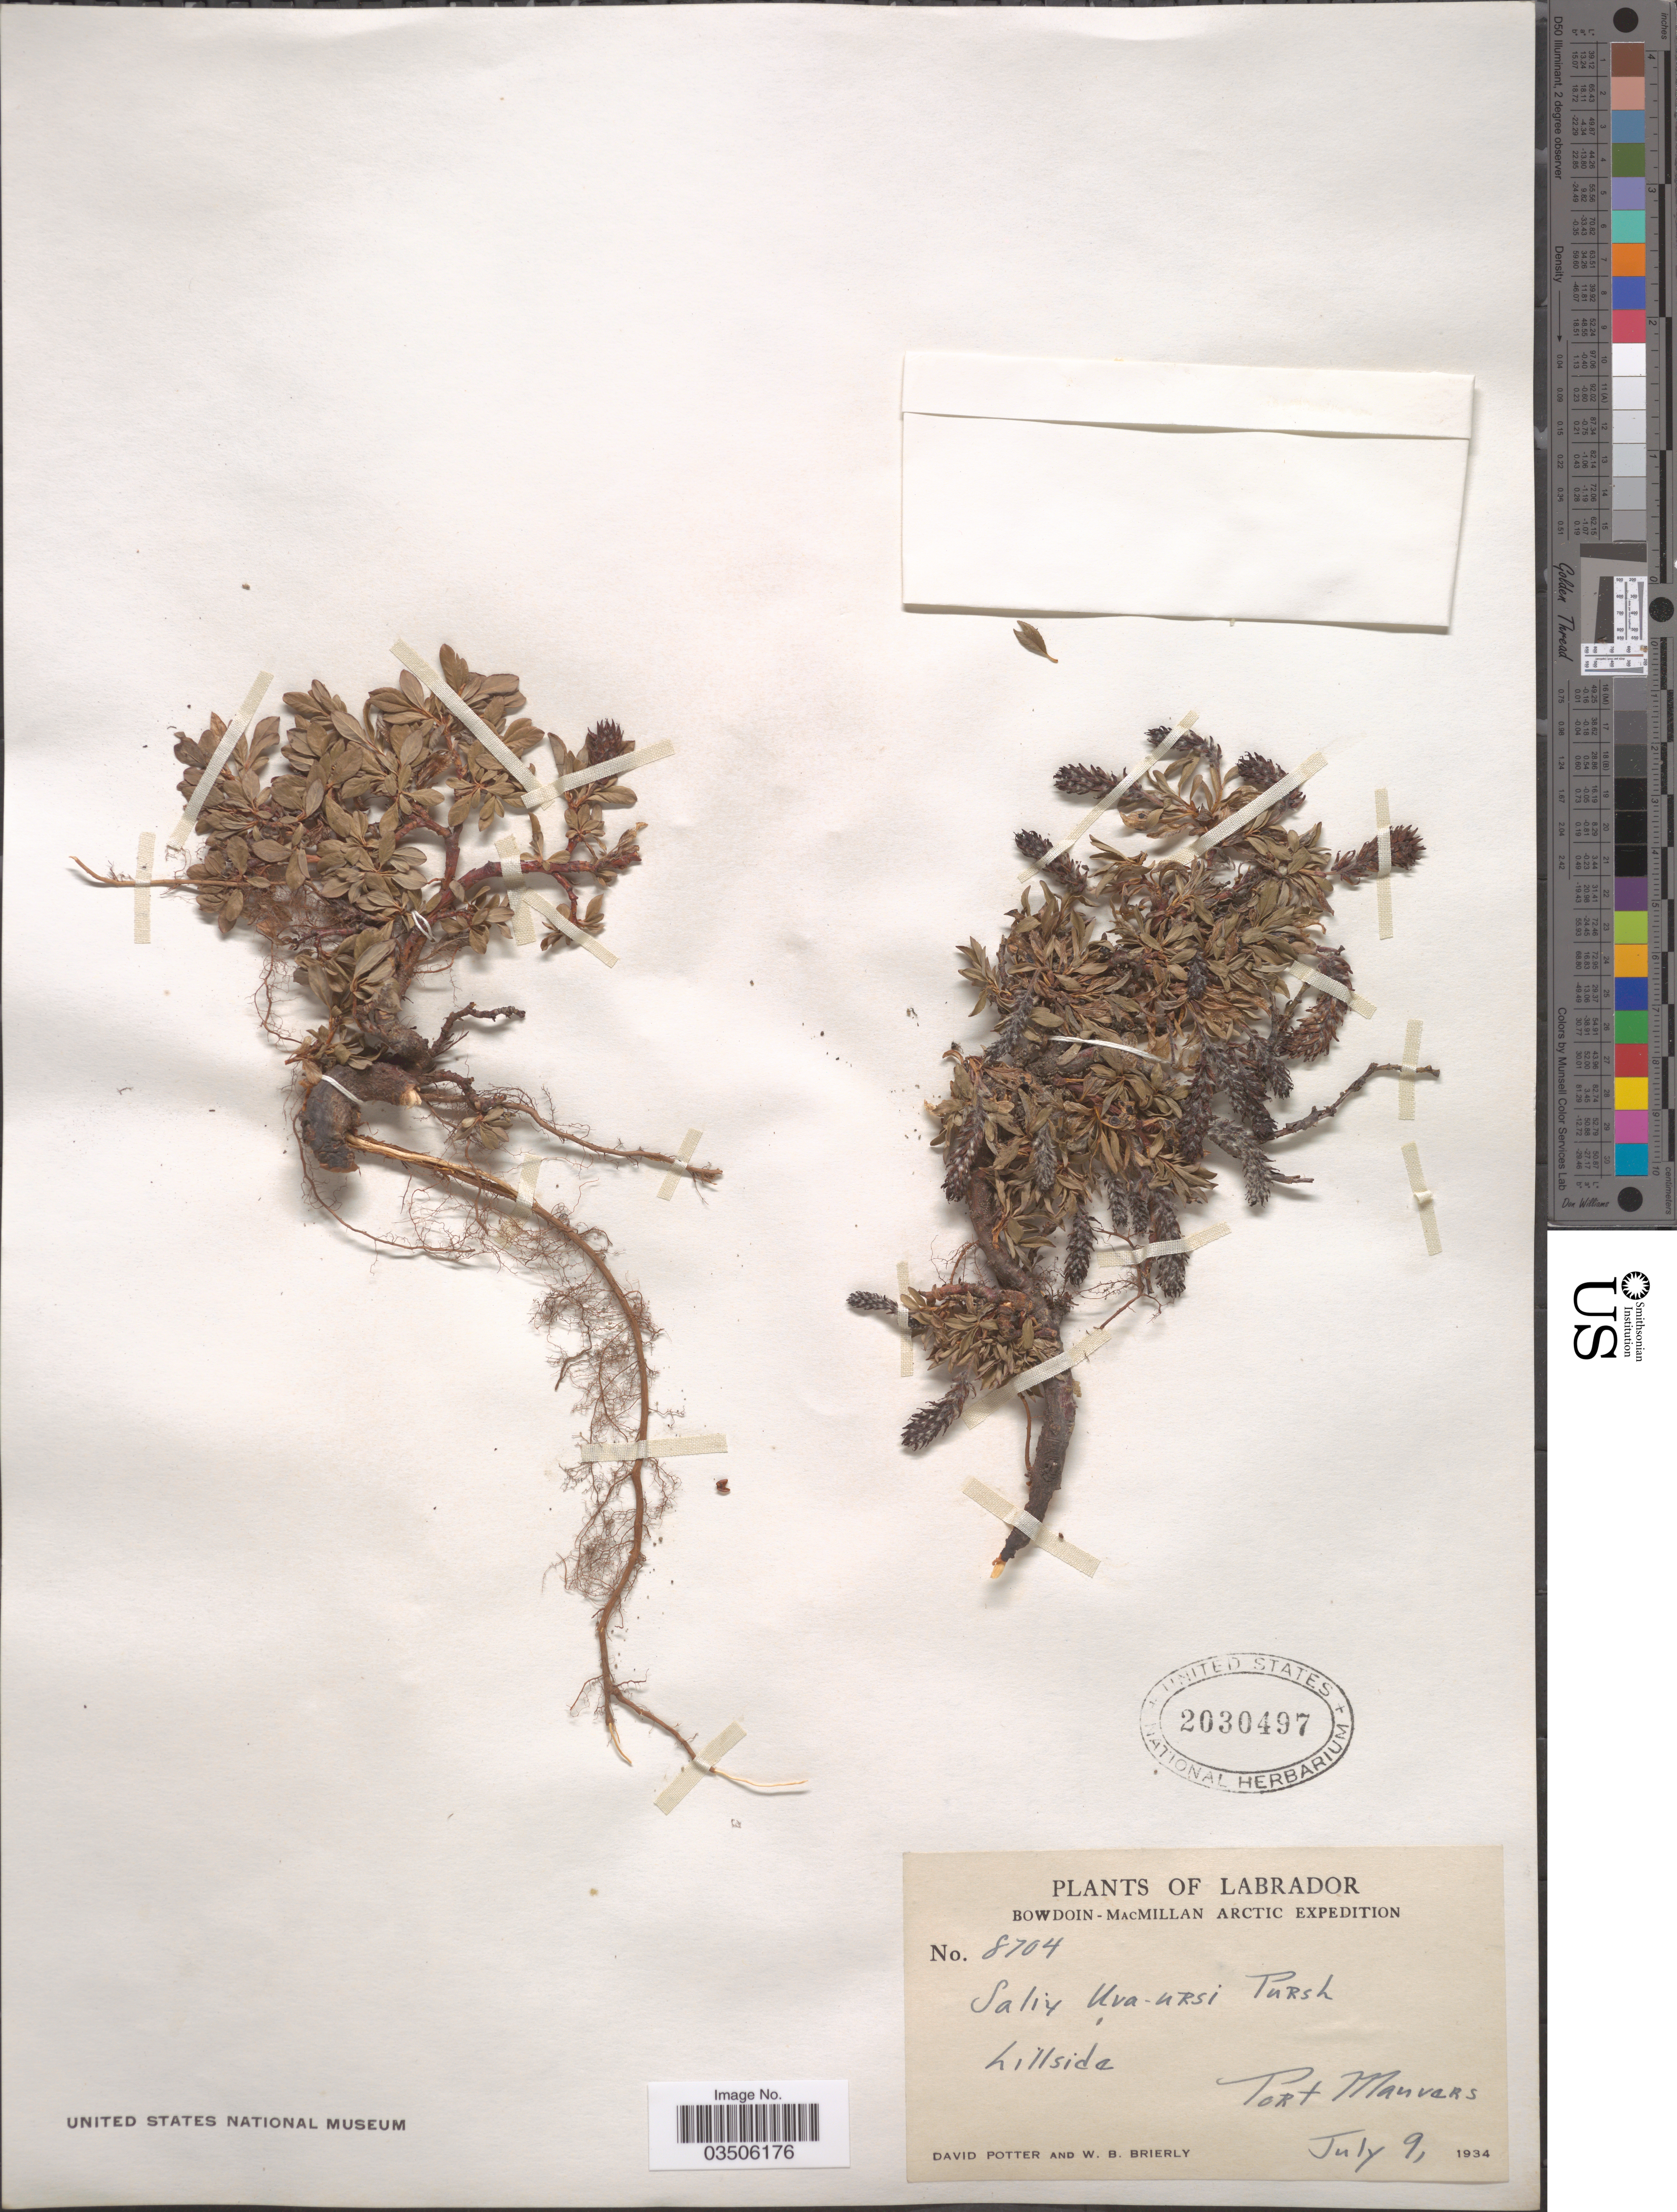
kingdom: Plantae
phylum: Tracheophyta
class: Magnoliopsida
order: Malpighiales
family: Salicaceae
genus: Salix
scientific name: Salix uva-ursi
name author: Pursh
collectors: D. Potter & W. Brierly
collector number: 8704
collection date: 1934-07-09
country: Canada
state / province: Newfoundland and Labrador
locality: Labrador. Port Manvers.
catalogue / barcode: US 2030497